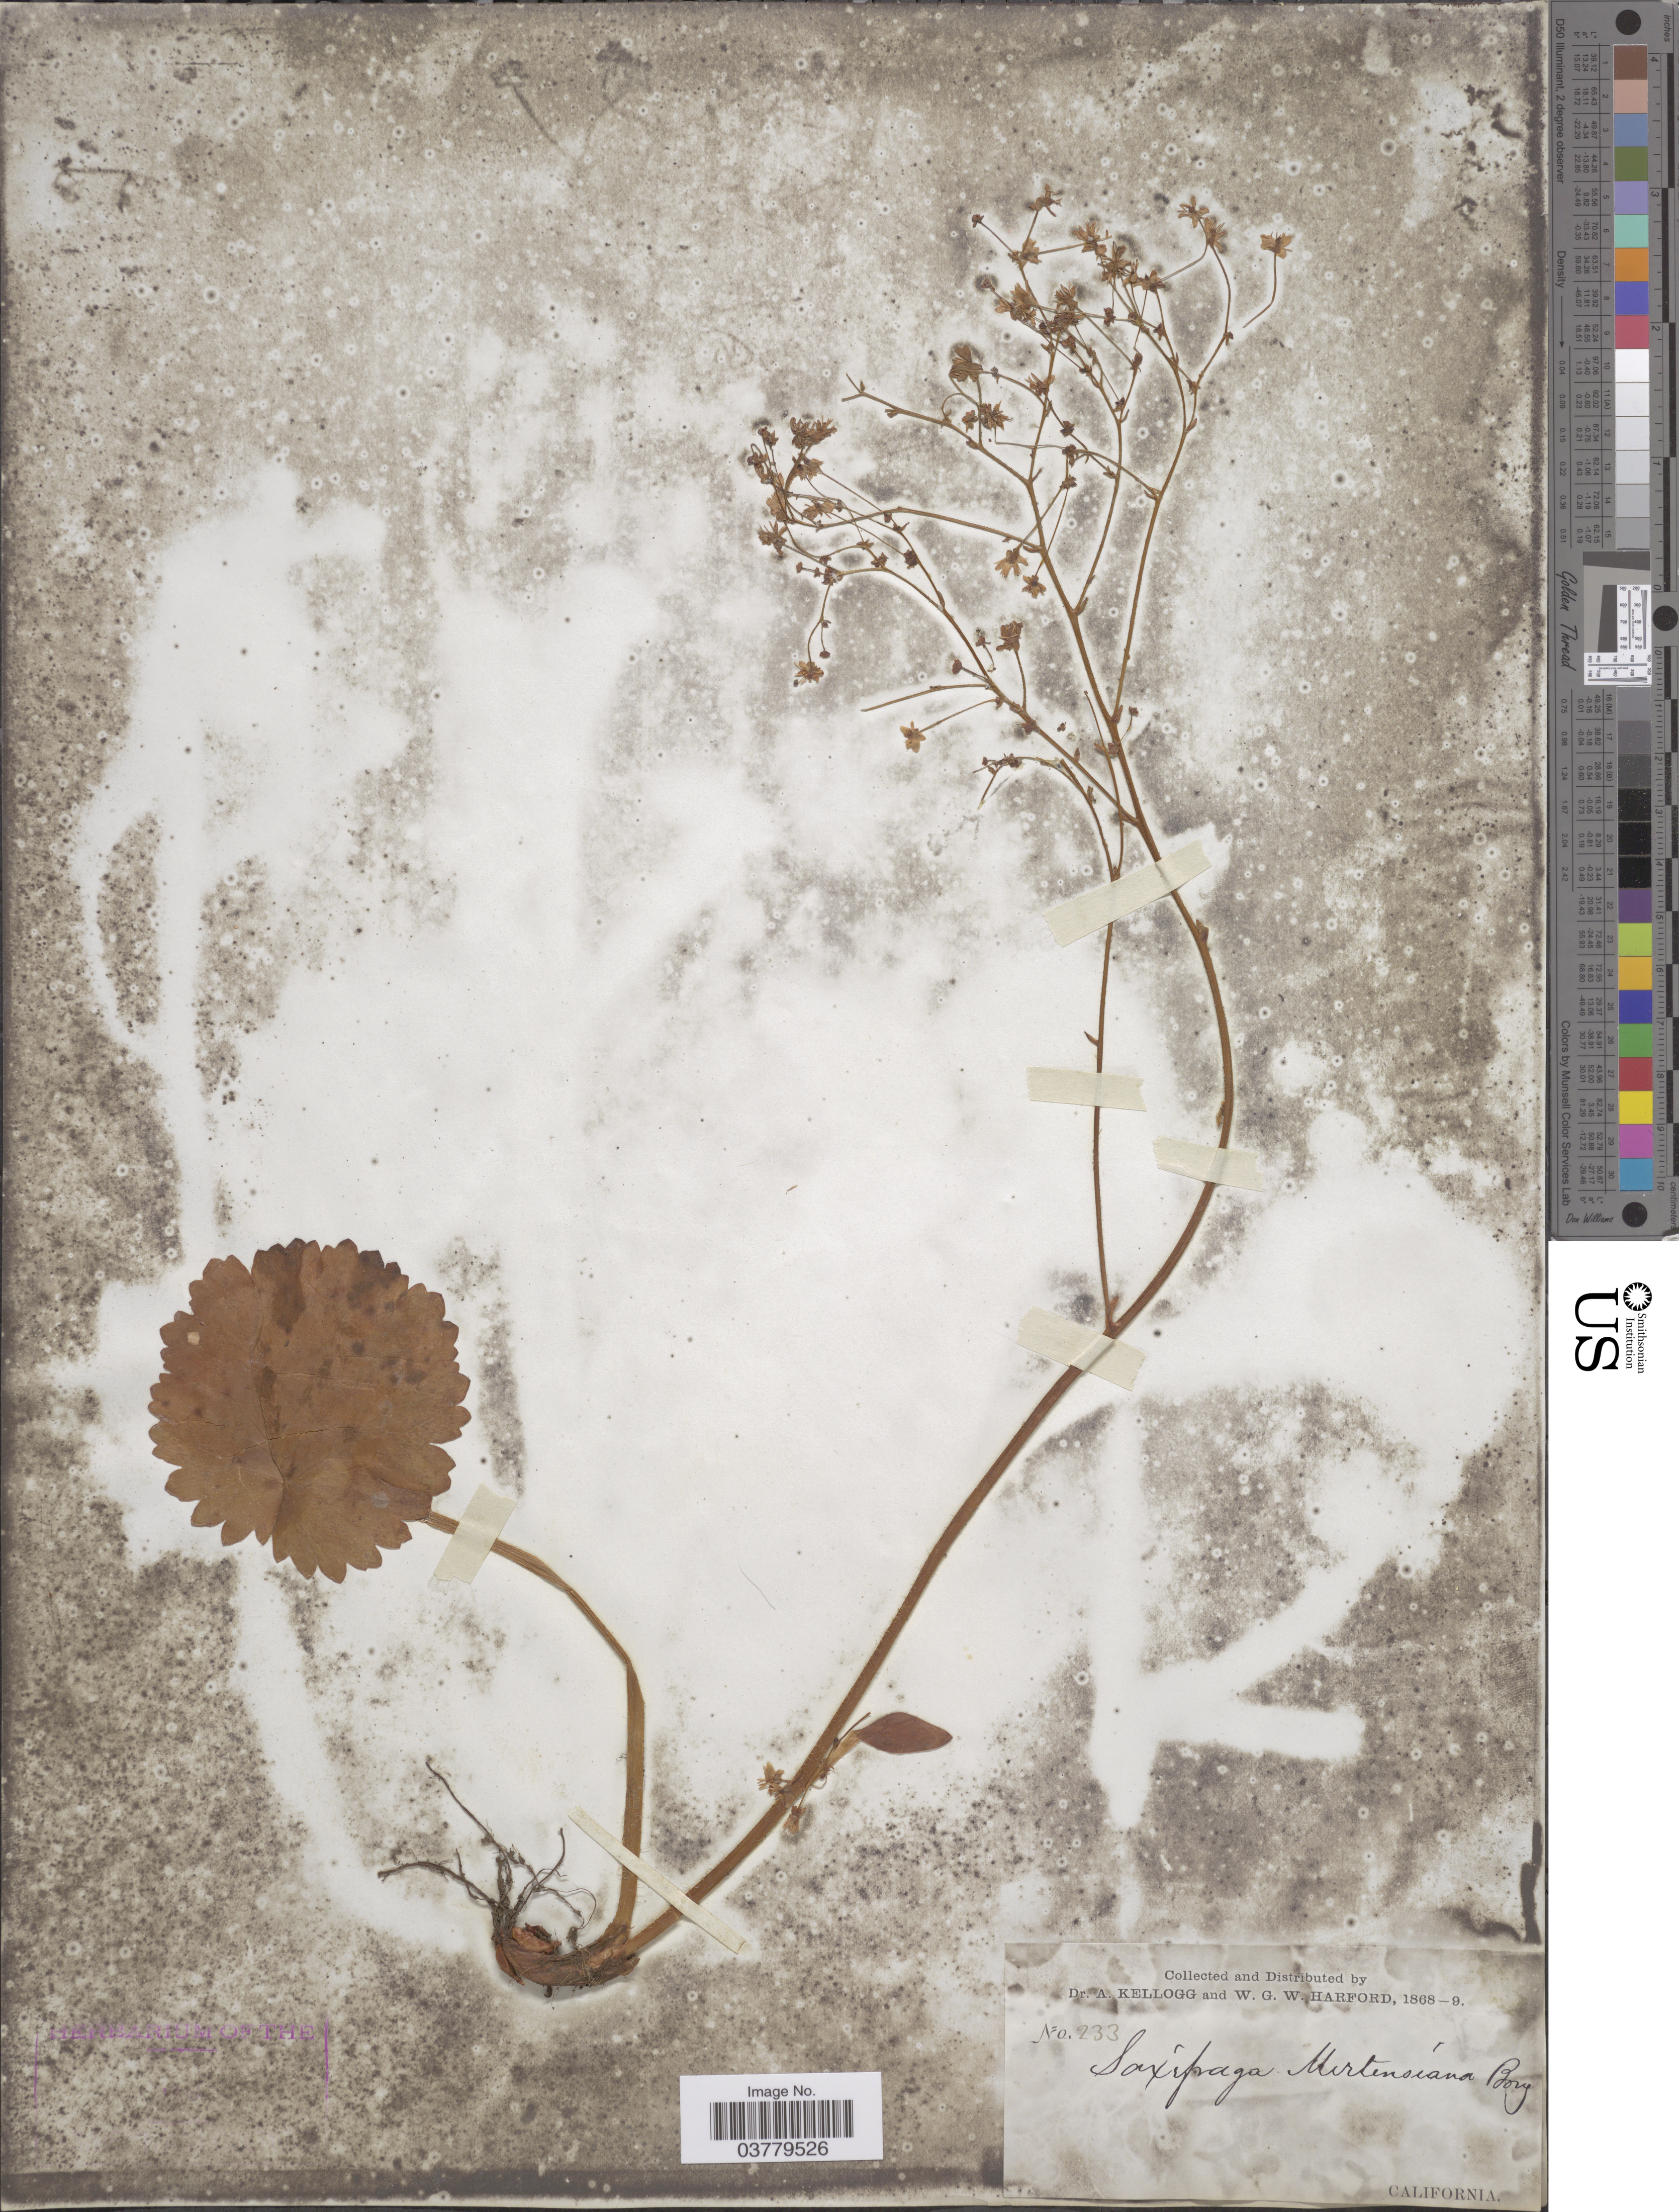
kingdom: Plantae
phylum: Tracheophyta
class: Magnoliopsida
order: Saxifragales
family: Saxifragaceae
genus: Saxifraga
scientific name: Saxifraga mertensiana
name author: Bong.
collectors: A. Kellogg & W. G. W. Harford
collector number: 233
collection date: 1868/1869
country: United States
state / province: California